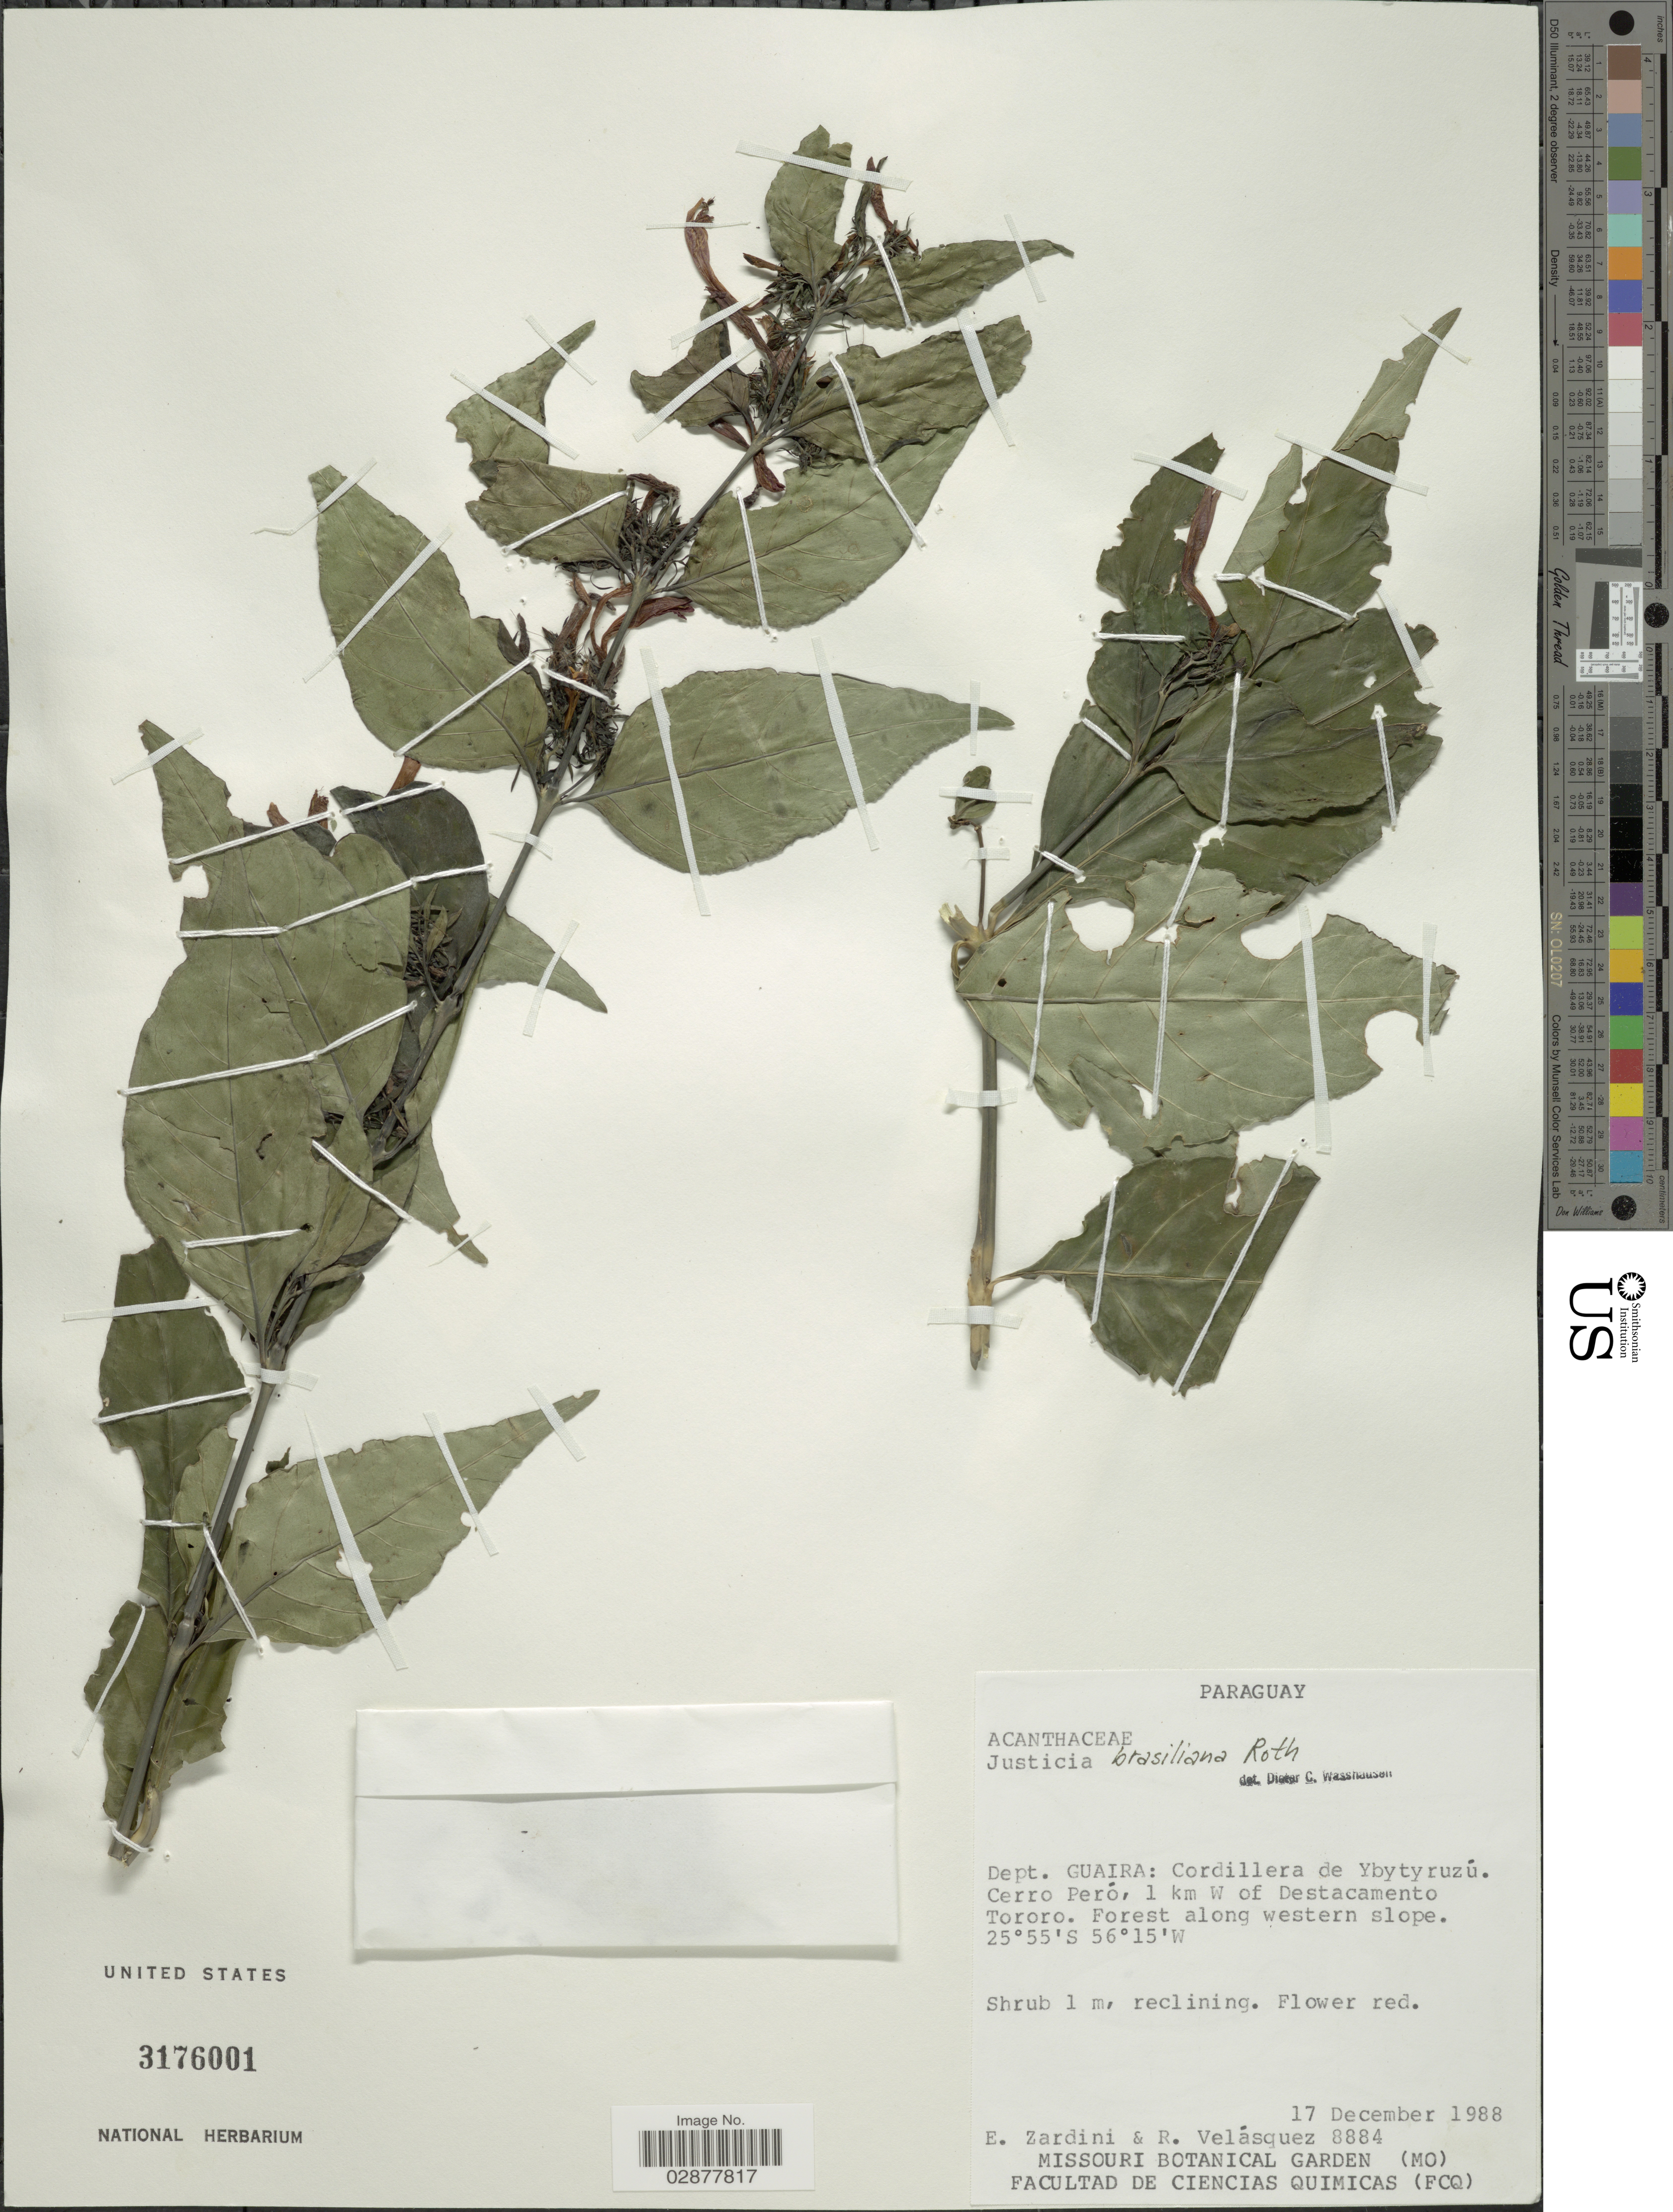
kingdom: Plantae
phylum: Tracheophyta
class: Magnoliopsida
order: Lamiales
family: Acanthaceae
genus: Justicia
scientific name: Justicia brasiliana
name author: Roth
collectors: E. Zardini & R. Velásquez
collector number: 8884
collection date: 1988-12-17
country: Paraguay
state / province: Guaira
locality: Dept. Guaira: Cordillera de Ybytyruzú. Cerro Peró, 1 km W of Destacamento Tororo. Forest along western slope.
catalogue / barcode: US 3176001